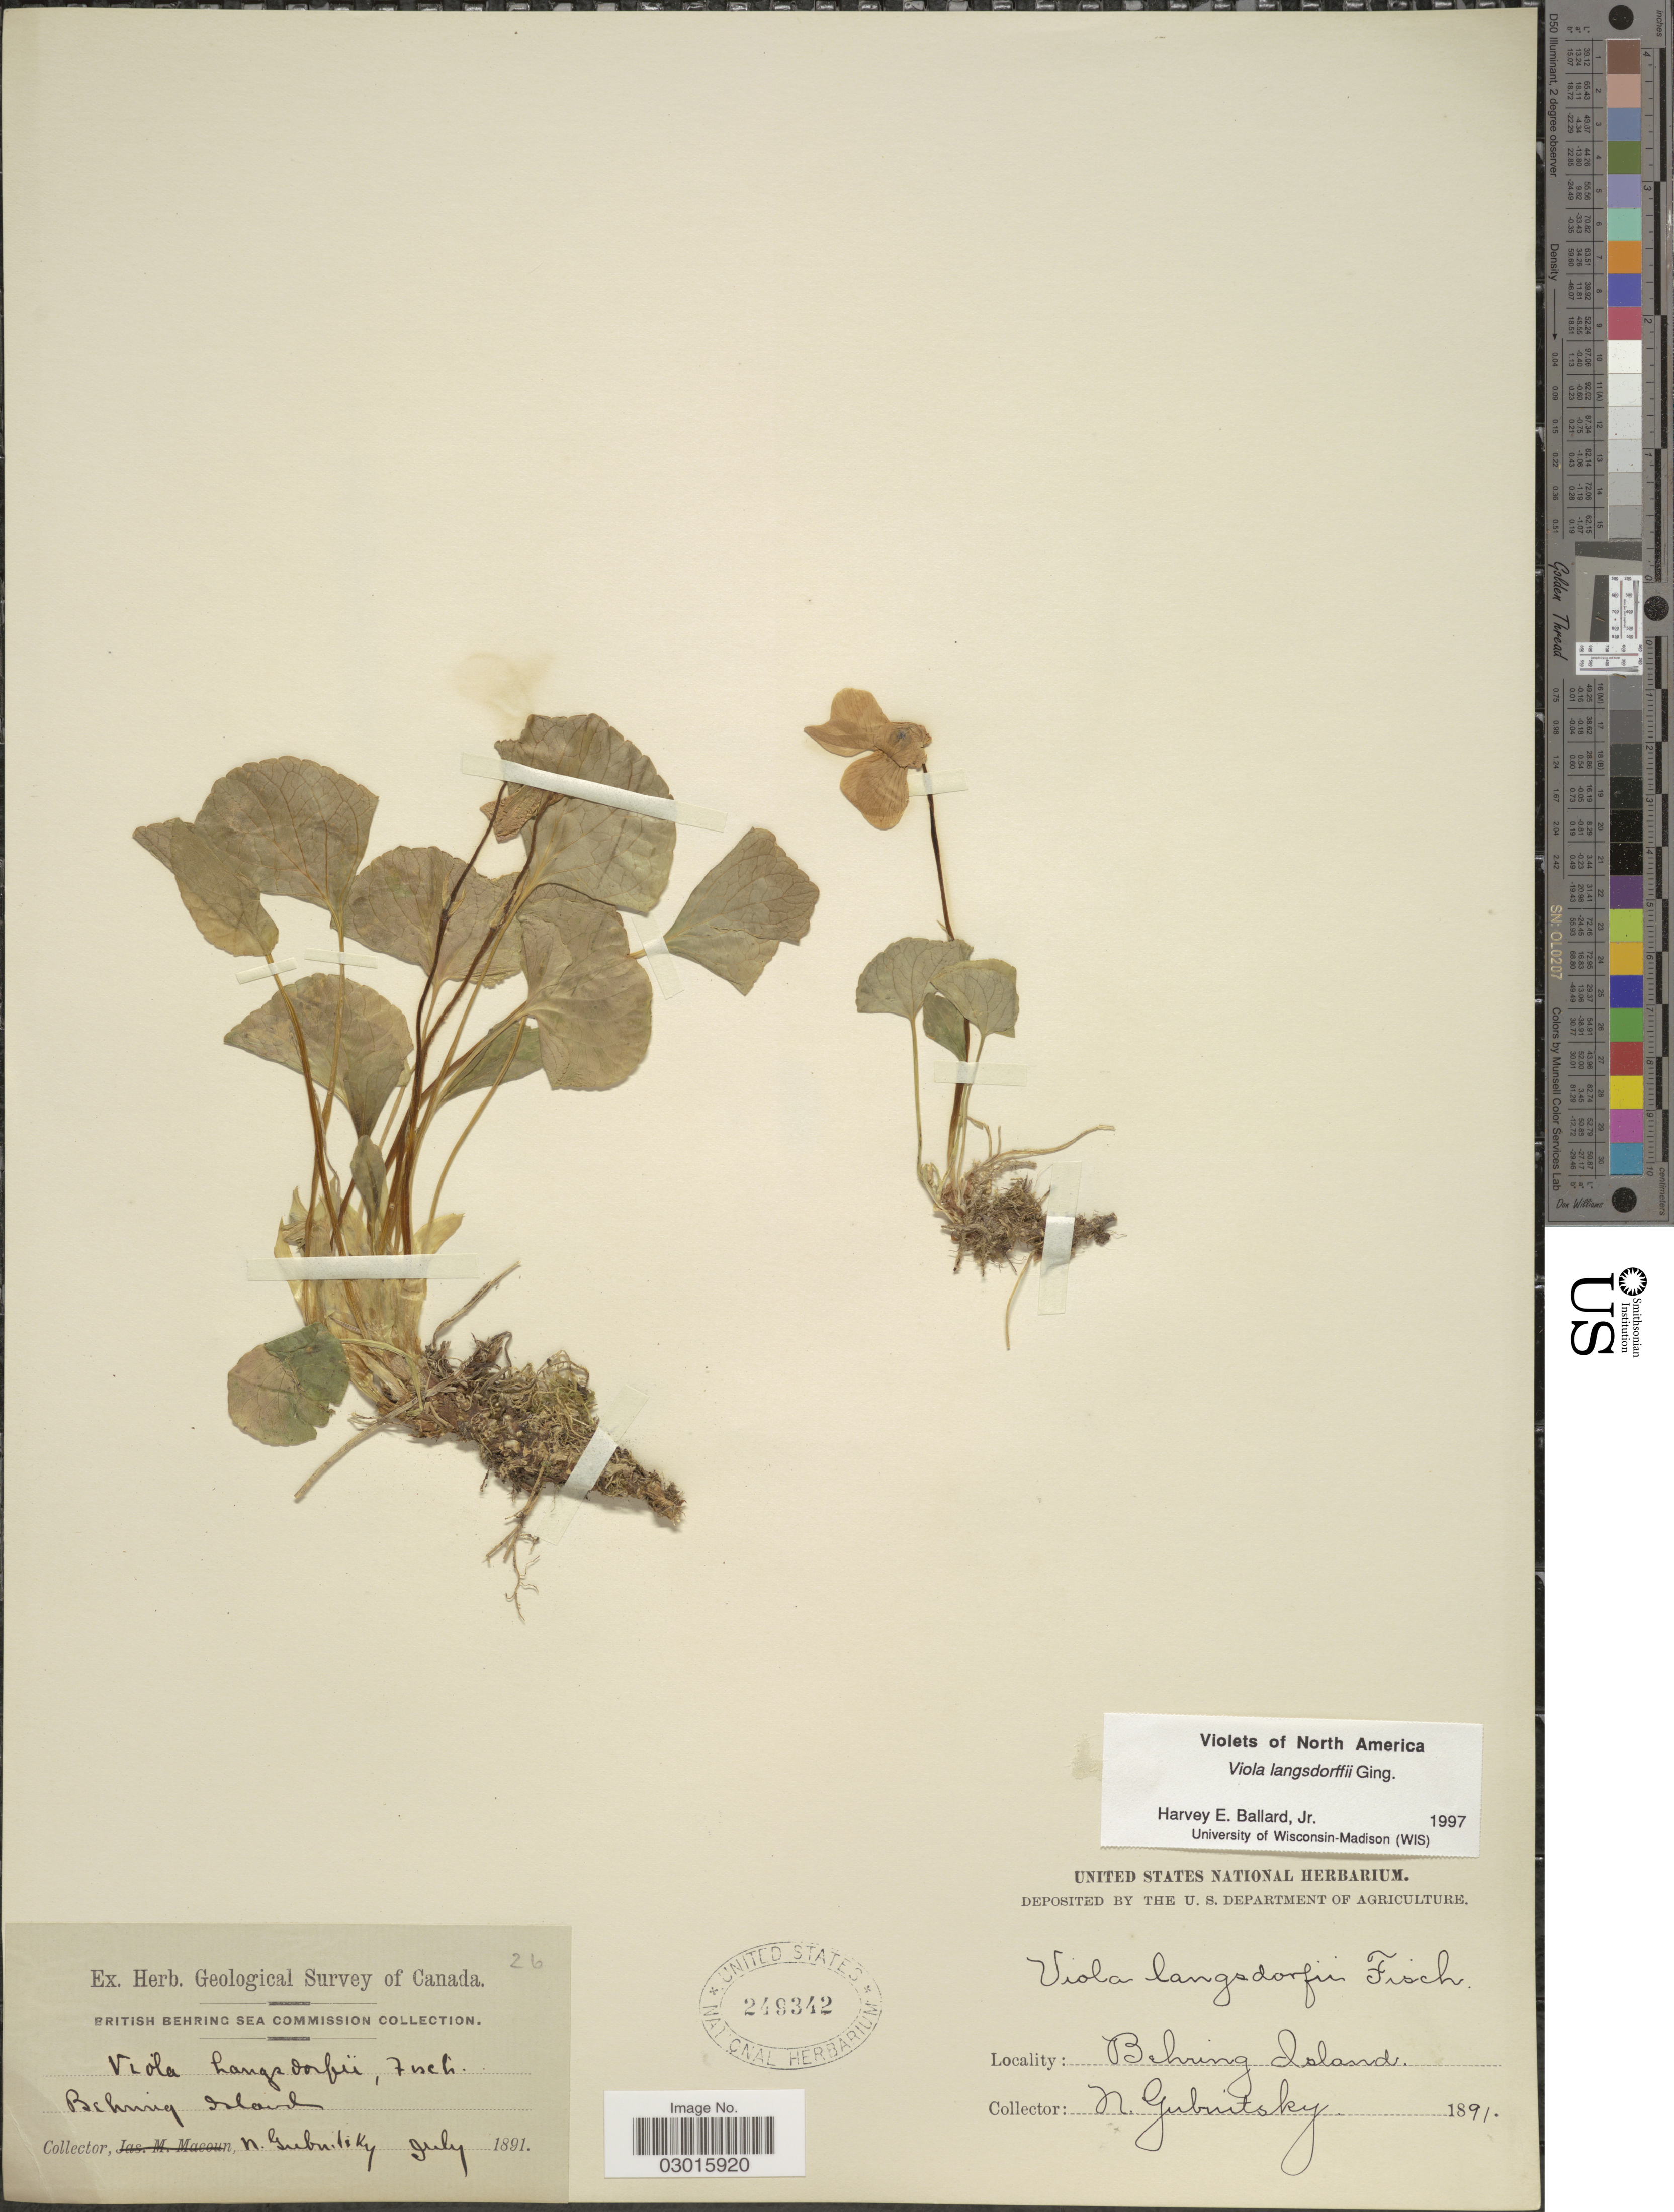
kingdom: Plantae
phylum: Tracheophyta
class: Magnoliopsida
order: Malpighiales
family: Violaceae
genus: Viola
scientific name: Viola langsdorffii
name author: Fisch. ex Ging.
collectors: N. Gubuitsky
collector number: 26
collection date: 1891-07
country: Russian Federation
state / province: Kamchatka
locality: Behring Island.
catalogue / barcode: US 249342